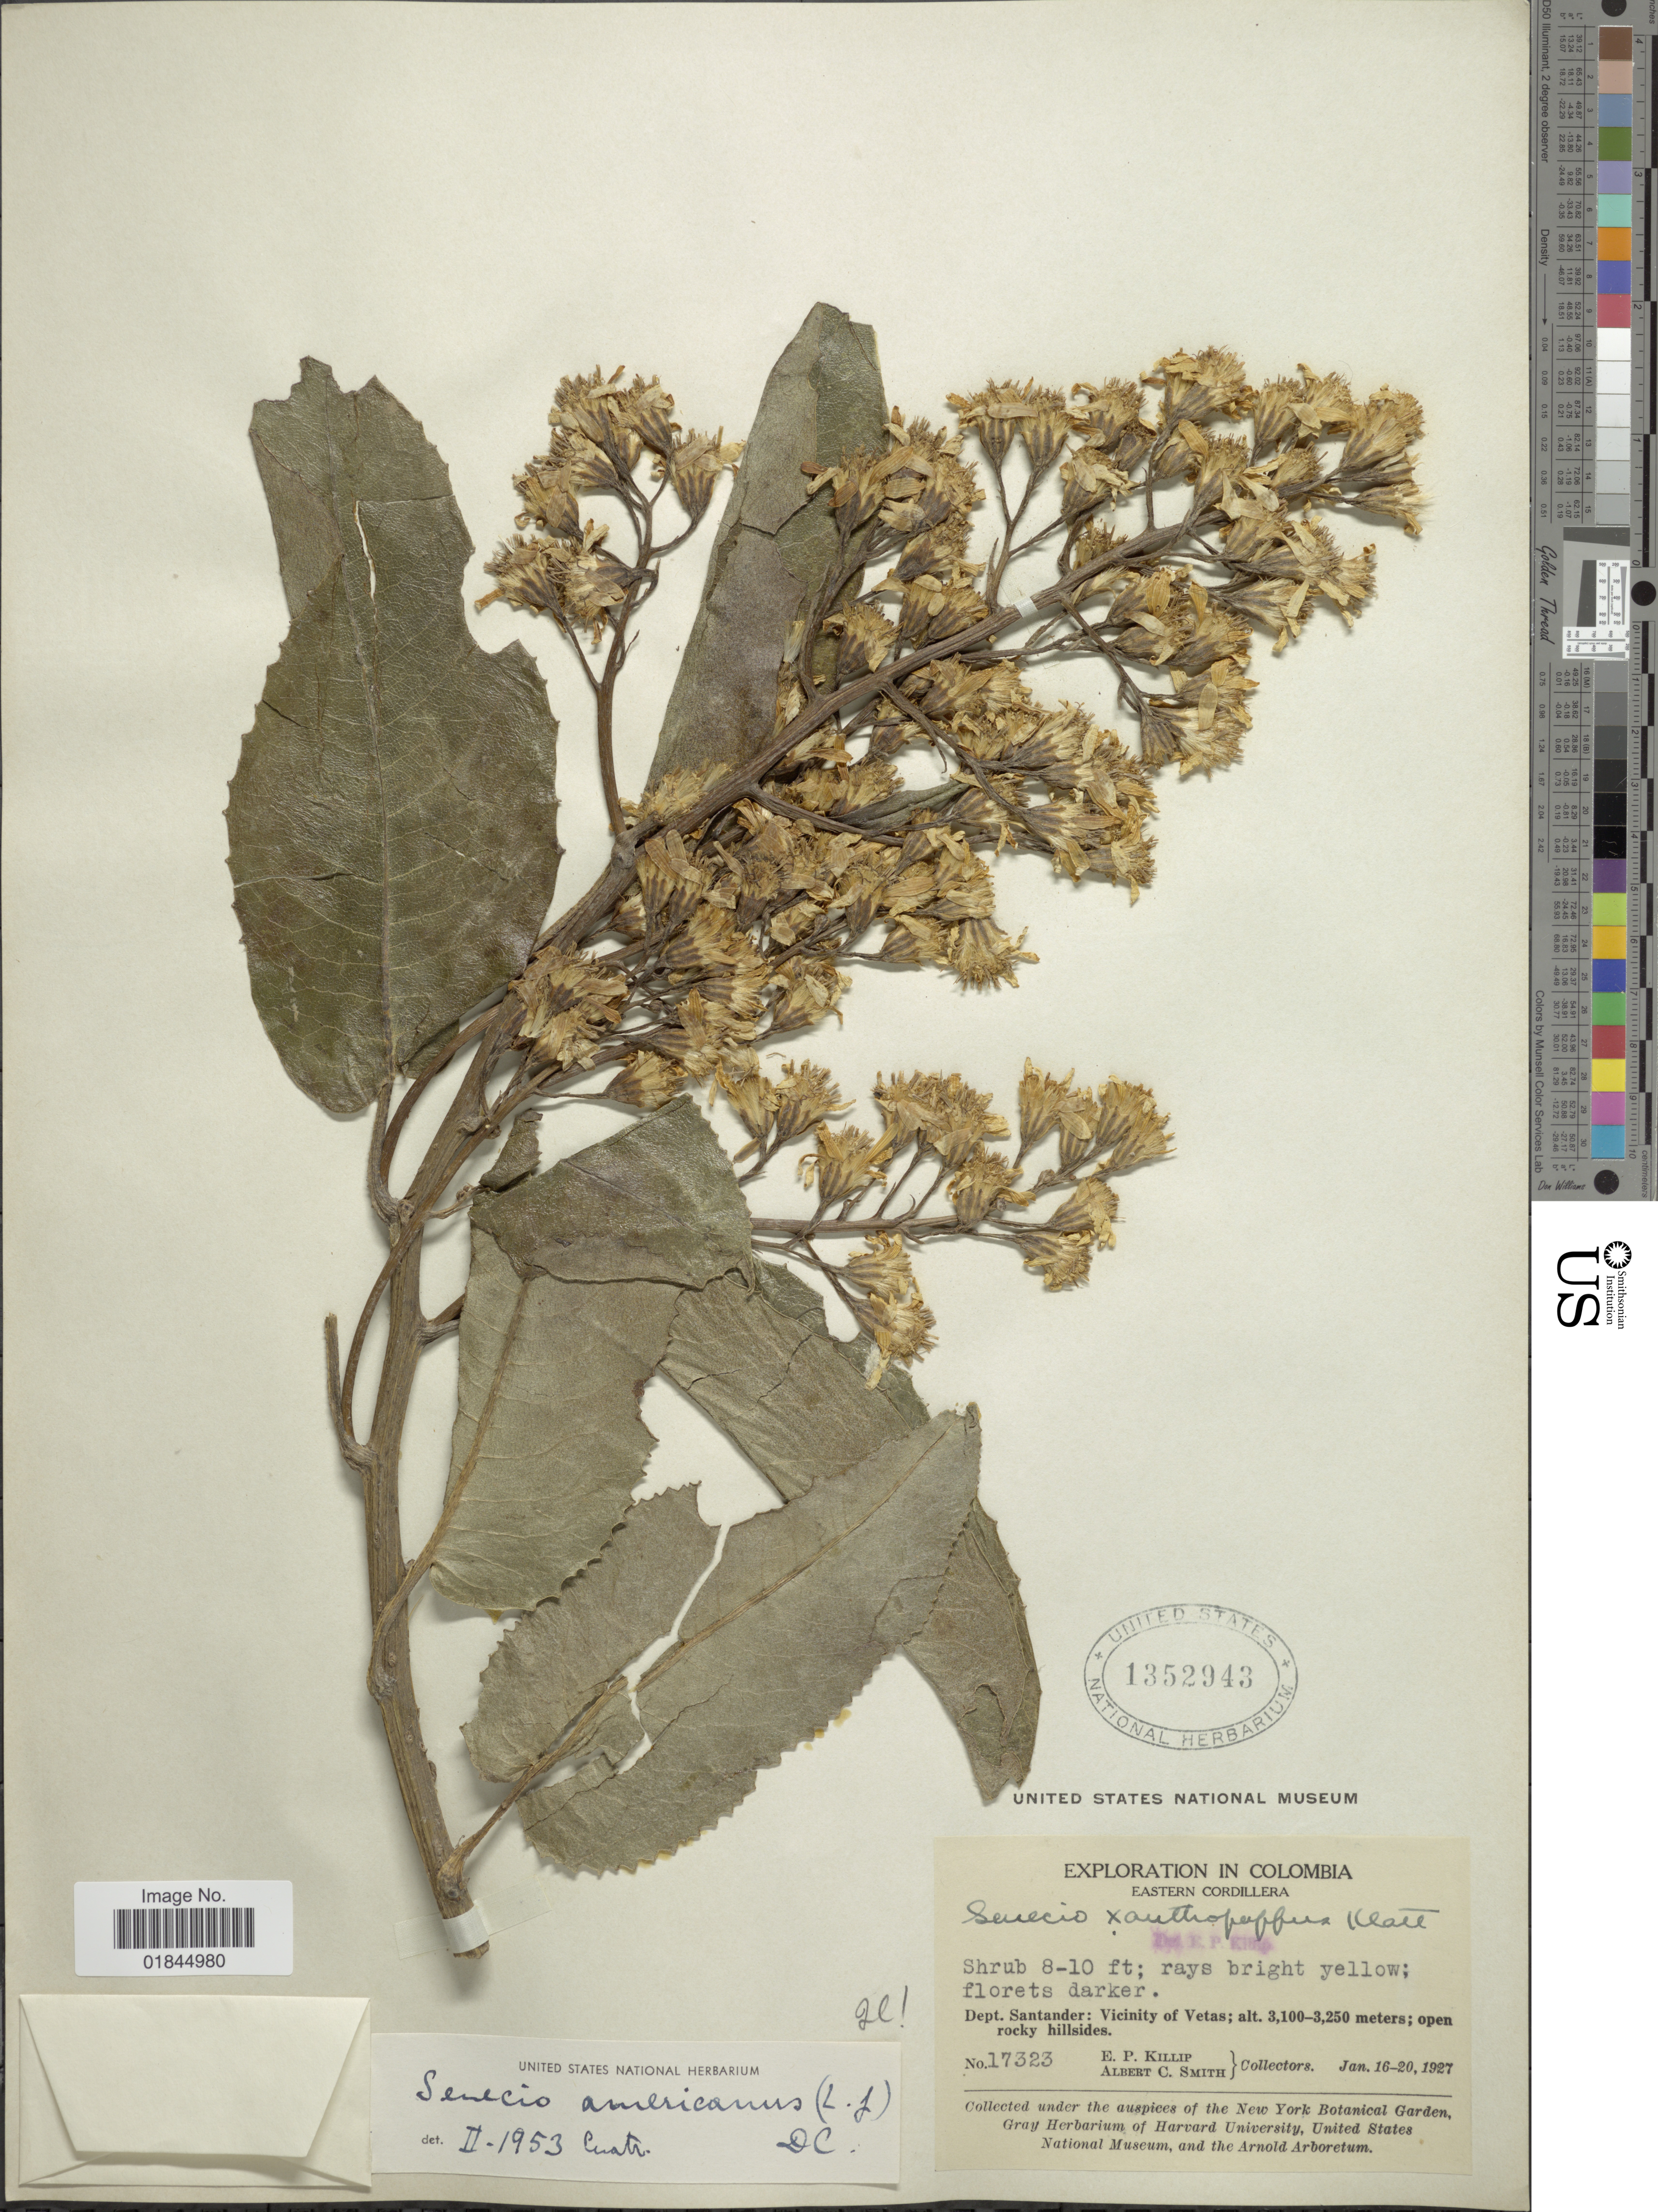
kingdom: Plantae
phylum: Tracheophyta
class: Magnoliopsida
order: Asterales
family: Asteraceae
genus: Pentacalia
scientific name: Pentacalia americana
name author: (L. f.) Cuatrec.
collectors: E. P. Killip & A. C. Smith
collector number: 17323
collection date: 1927-01-16/1927-01-20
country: Colombia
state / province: Santander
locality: Eastern Cordillera, Vicinity of Vetas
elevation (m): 3100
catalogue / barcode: US 1352943